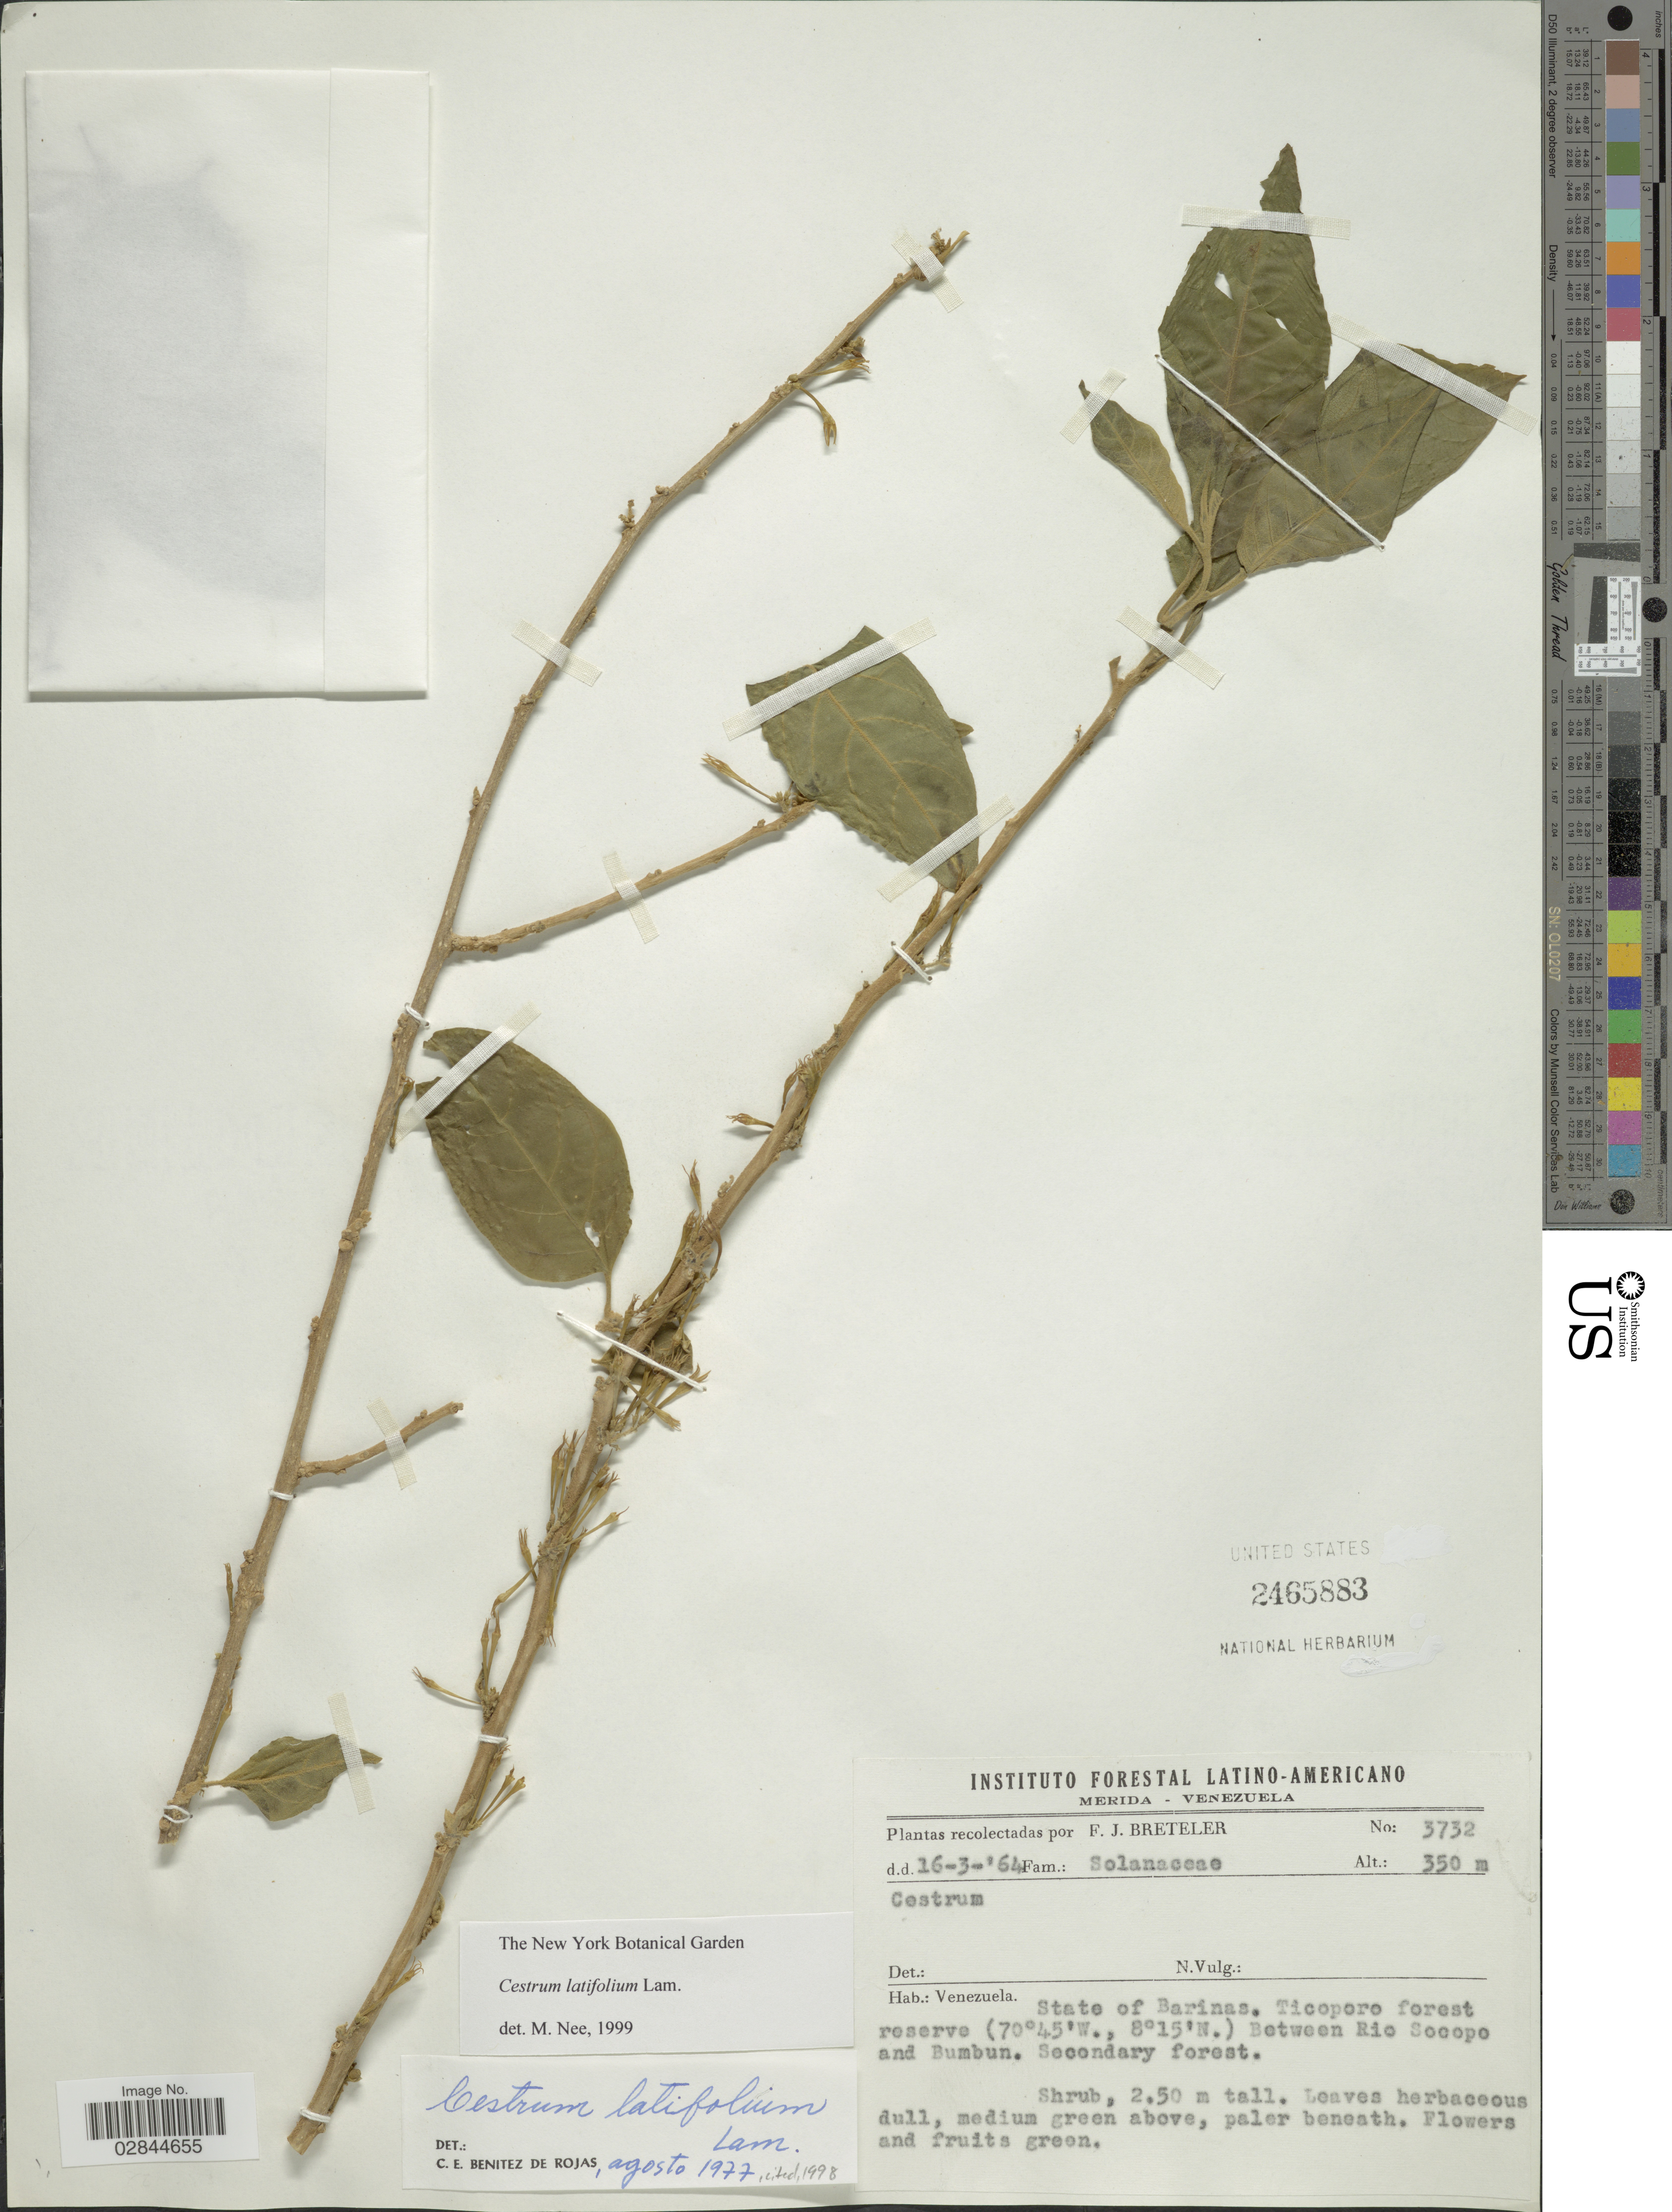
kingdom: Plantae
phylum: Tracheophyta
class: Magnoliopsida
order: Solanales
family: Solanaceae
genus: Cestrum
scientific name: Cestrum latifolium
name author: Lam.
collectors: F. J. Breteler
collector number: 3732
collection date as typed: Transcribed d/m/y: 16/3/64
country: Venezuela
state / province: Barinas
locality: Ticoporo forest reserve. Between Rio Socopo and Bumbun.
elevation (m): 350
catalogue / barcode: US 2465883